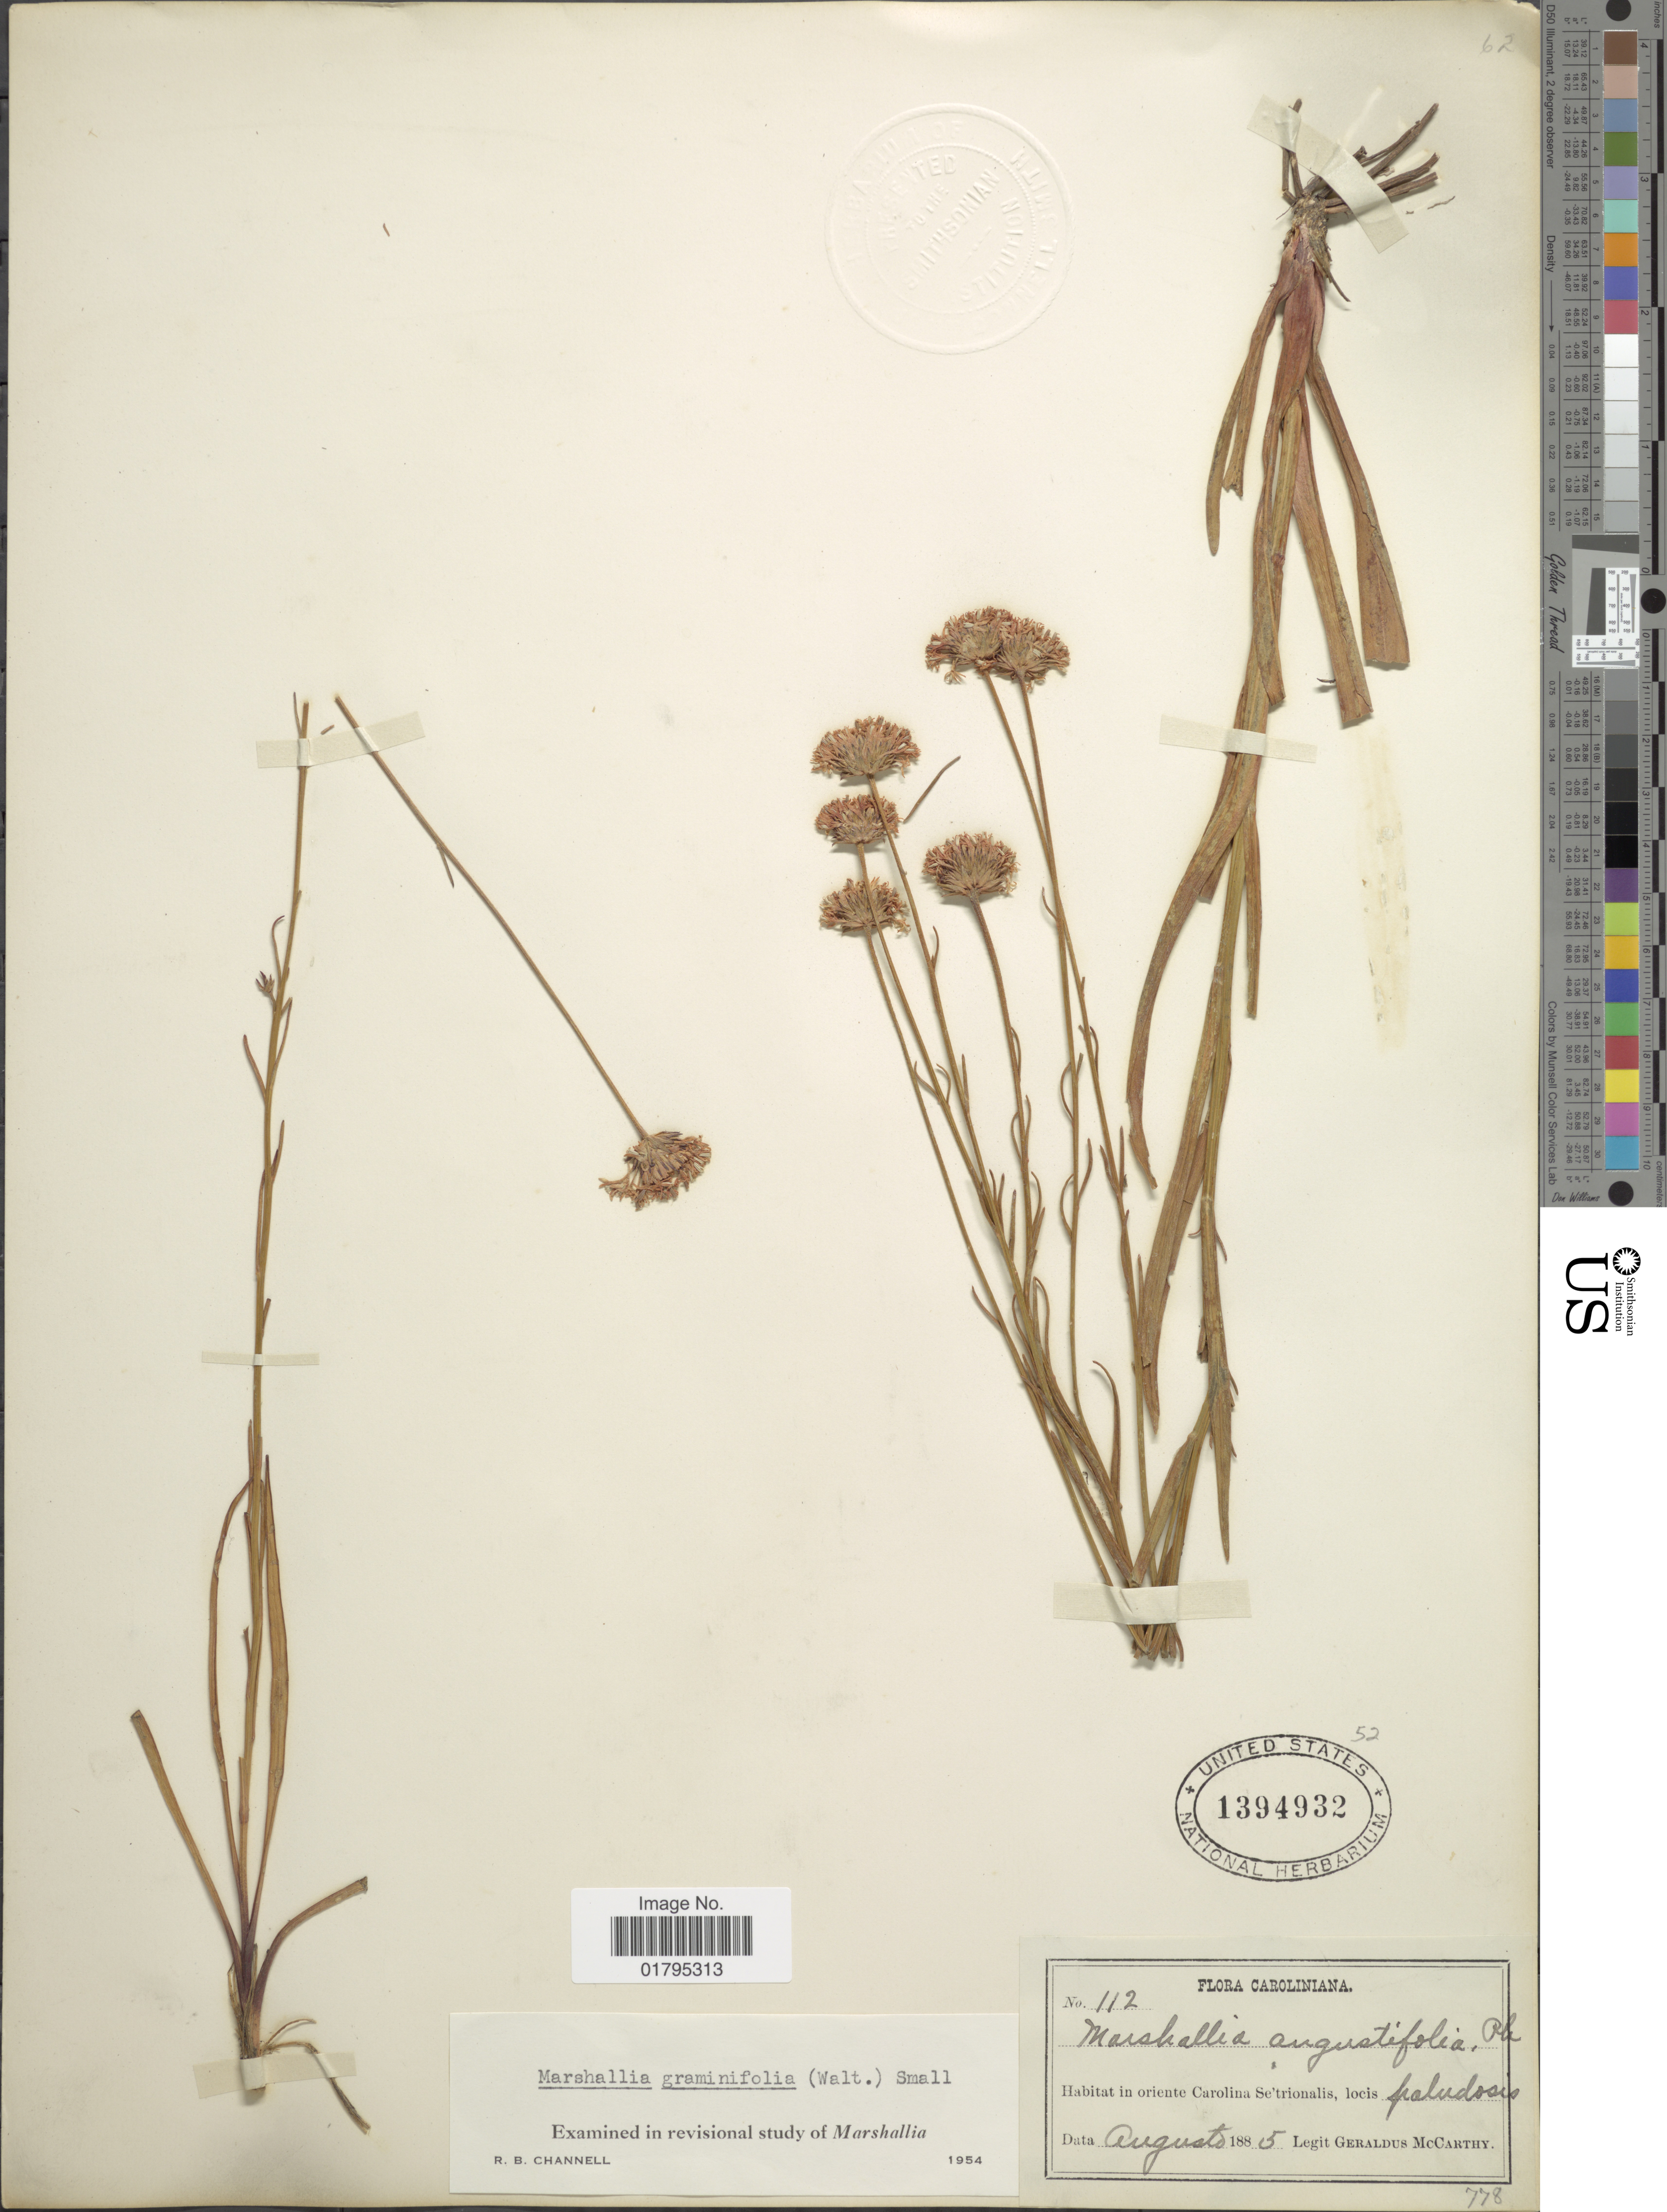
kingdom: Plantae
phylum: Tracheophyta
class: Magnoliopsida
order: Asterales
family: Asteraceae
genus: Marshallia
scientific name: Marshallia graminifolia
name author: (Walter) Small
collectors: M. McCarthy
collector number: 112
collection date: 1885-08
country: United States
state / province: North Carolina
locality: In Oriente Carolia Se'trionalis. locis, paludosos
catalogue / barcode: US 1394932